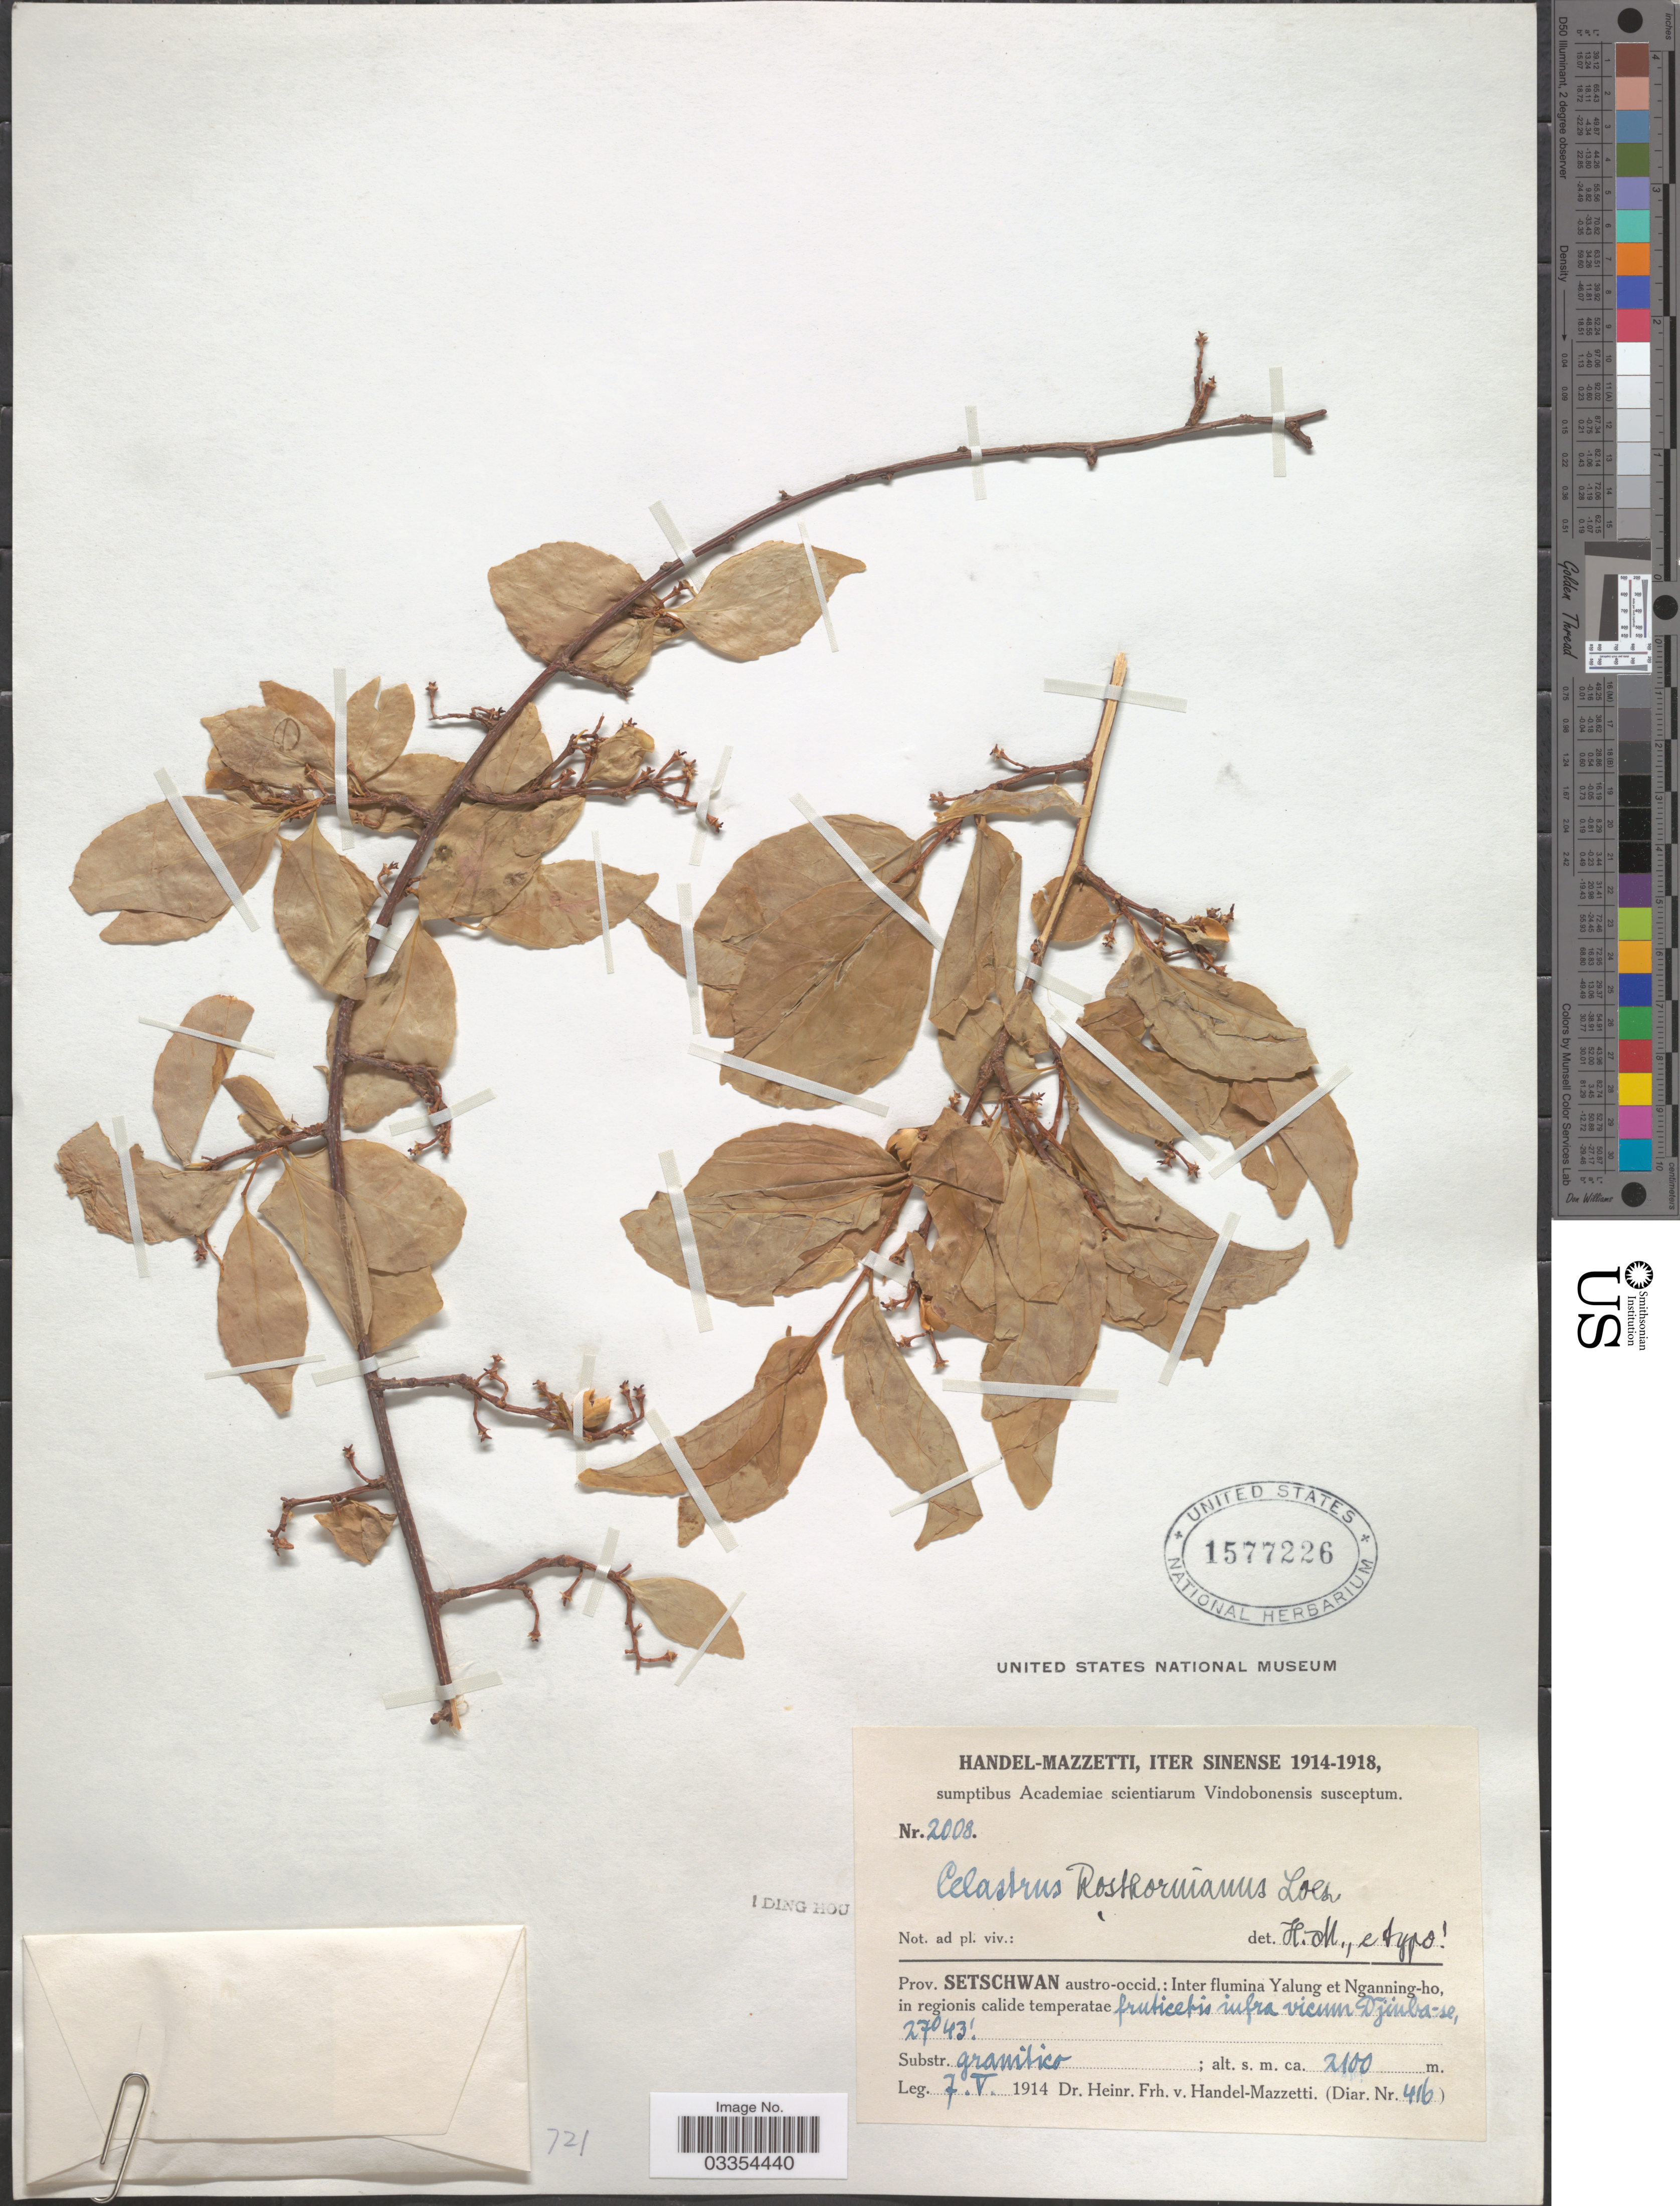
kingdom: Plantae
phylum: Tracheophyta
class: Magnoliopsida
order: Celastrales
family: Celastraceae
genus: Celastrus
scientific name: Celastrus rosthornianus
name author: Loes.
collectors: H. Handel-Mazzetti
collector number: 2008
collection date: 1914-05-07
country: China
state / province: Sichuan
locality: Prov. Setschwan austro-occid.: Inter flumina Yalung et Nganning-ho, in regionis calide temperatae fruticetis infra vicum Djinba-se.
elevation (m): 2100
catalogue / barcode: US 1577226